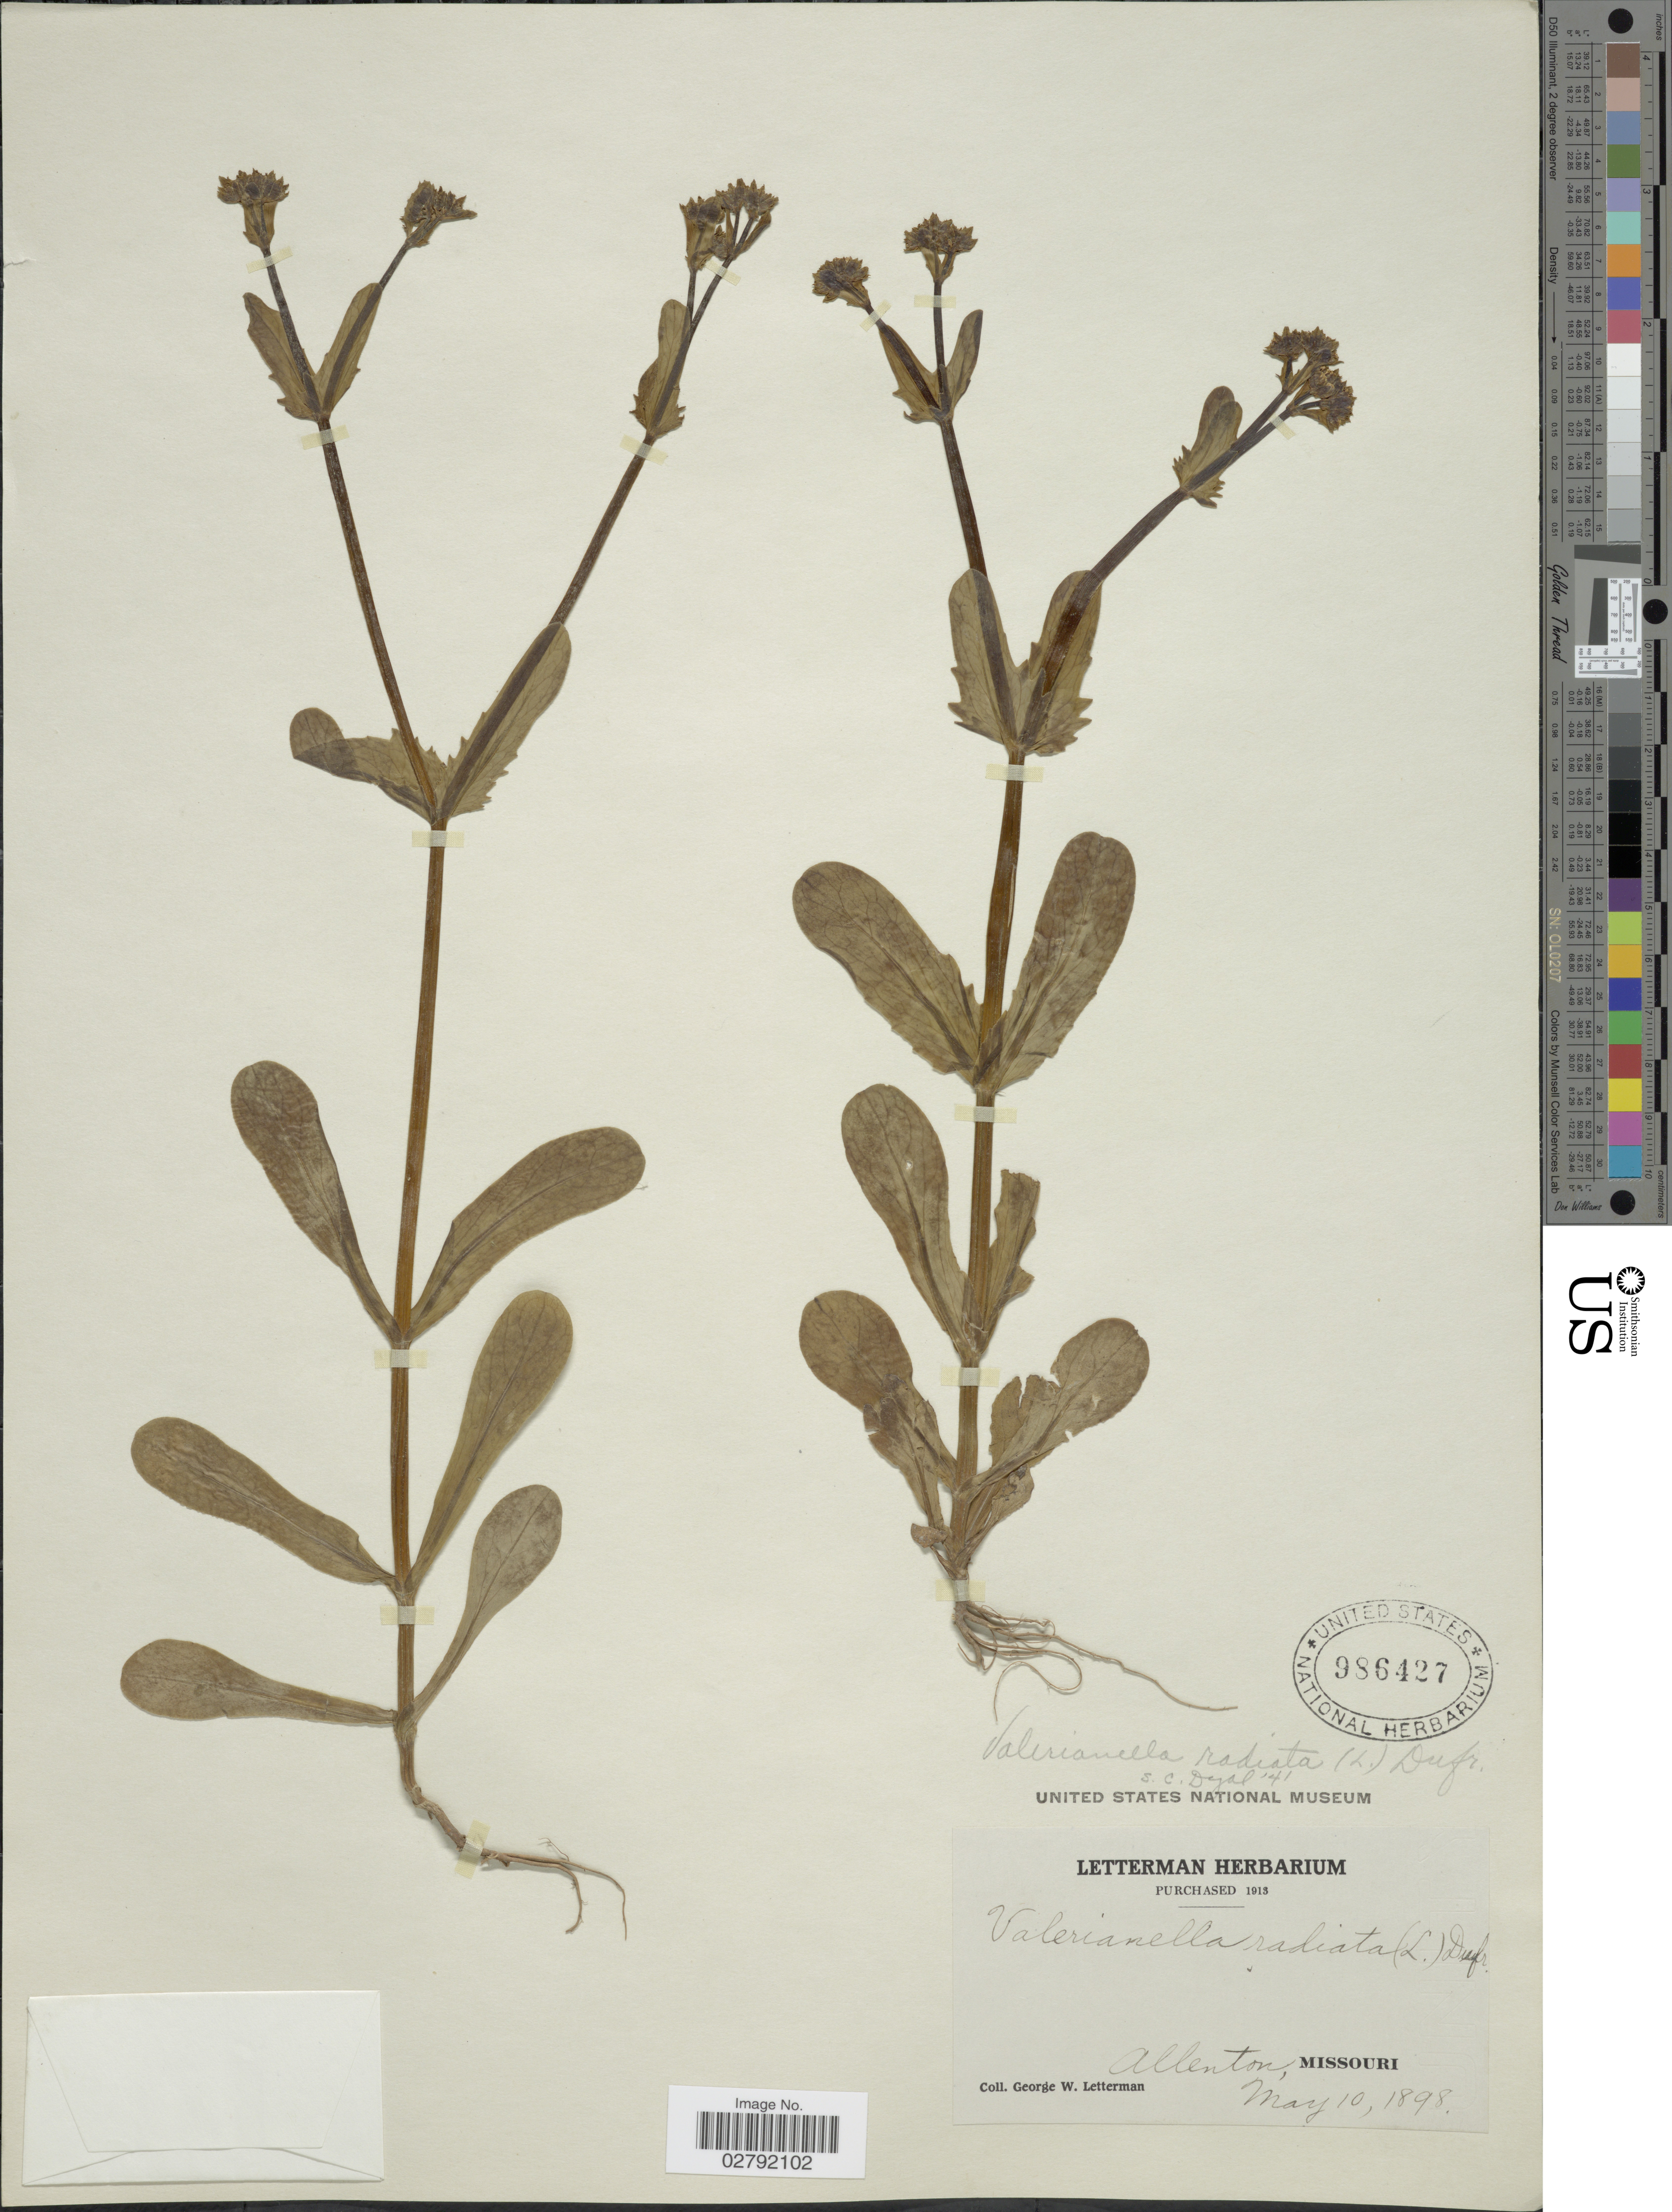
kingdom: Plantae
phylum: Tracheophyta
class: Magnoliopsida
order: Dipsacales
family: Caprifoliaceae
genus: Valerianella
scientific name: Valerianella radiata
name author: (L.) Dufr.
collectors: G. W. Letterman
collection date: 1898-05-10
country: United States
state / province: Missouri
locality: Allenton.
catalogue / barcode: US 986427